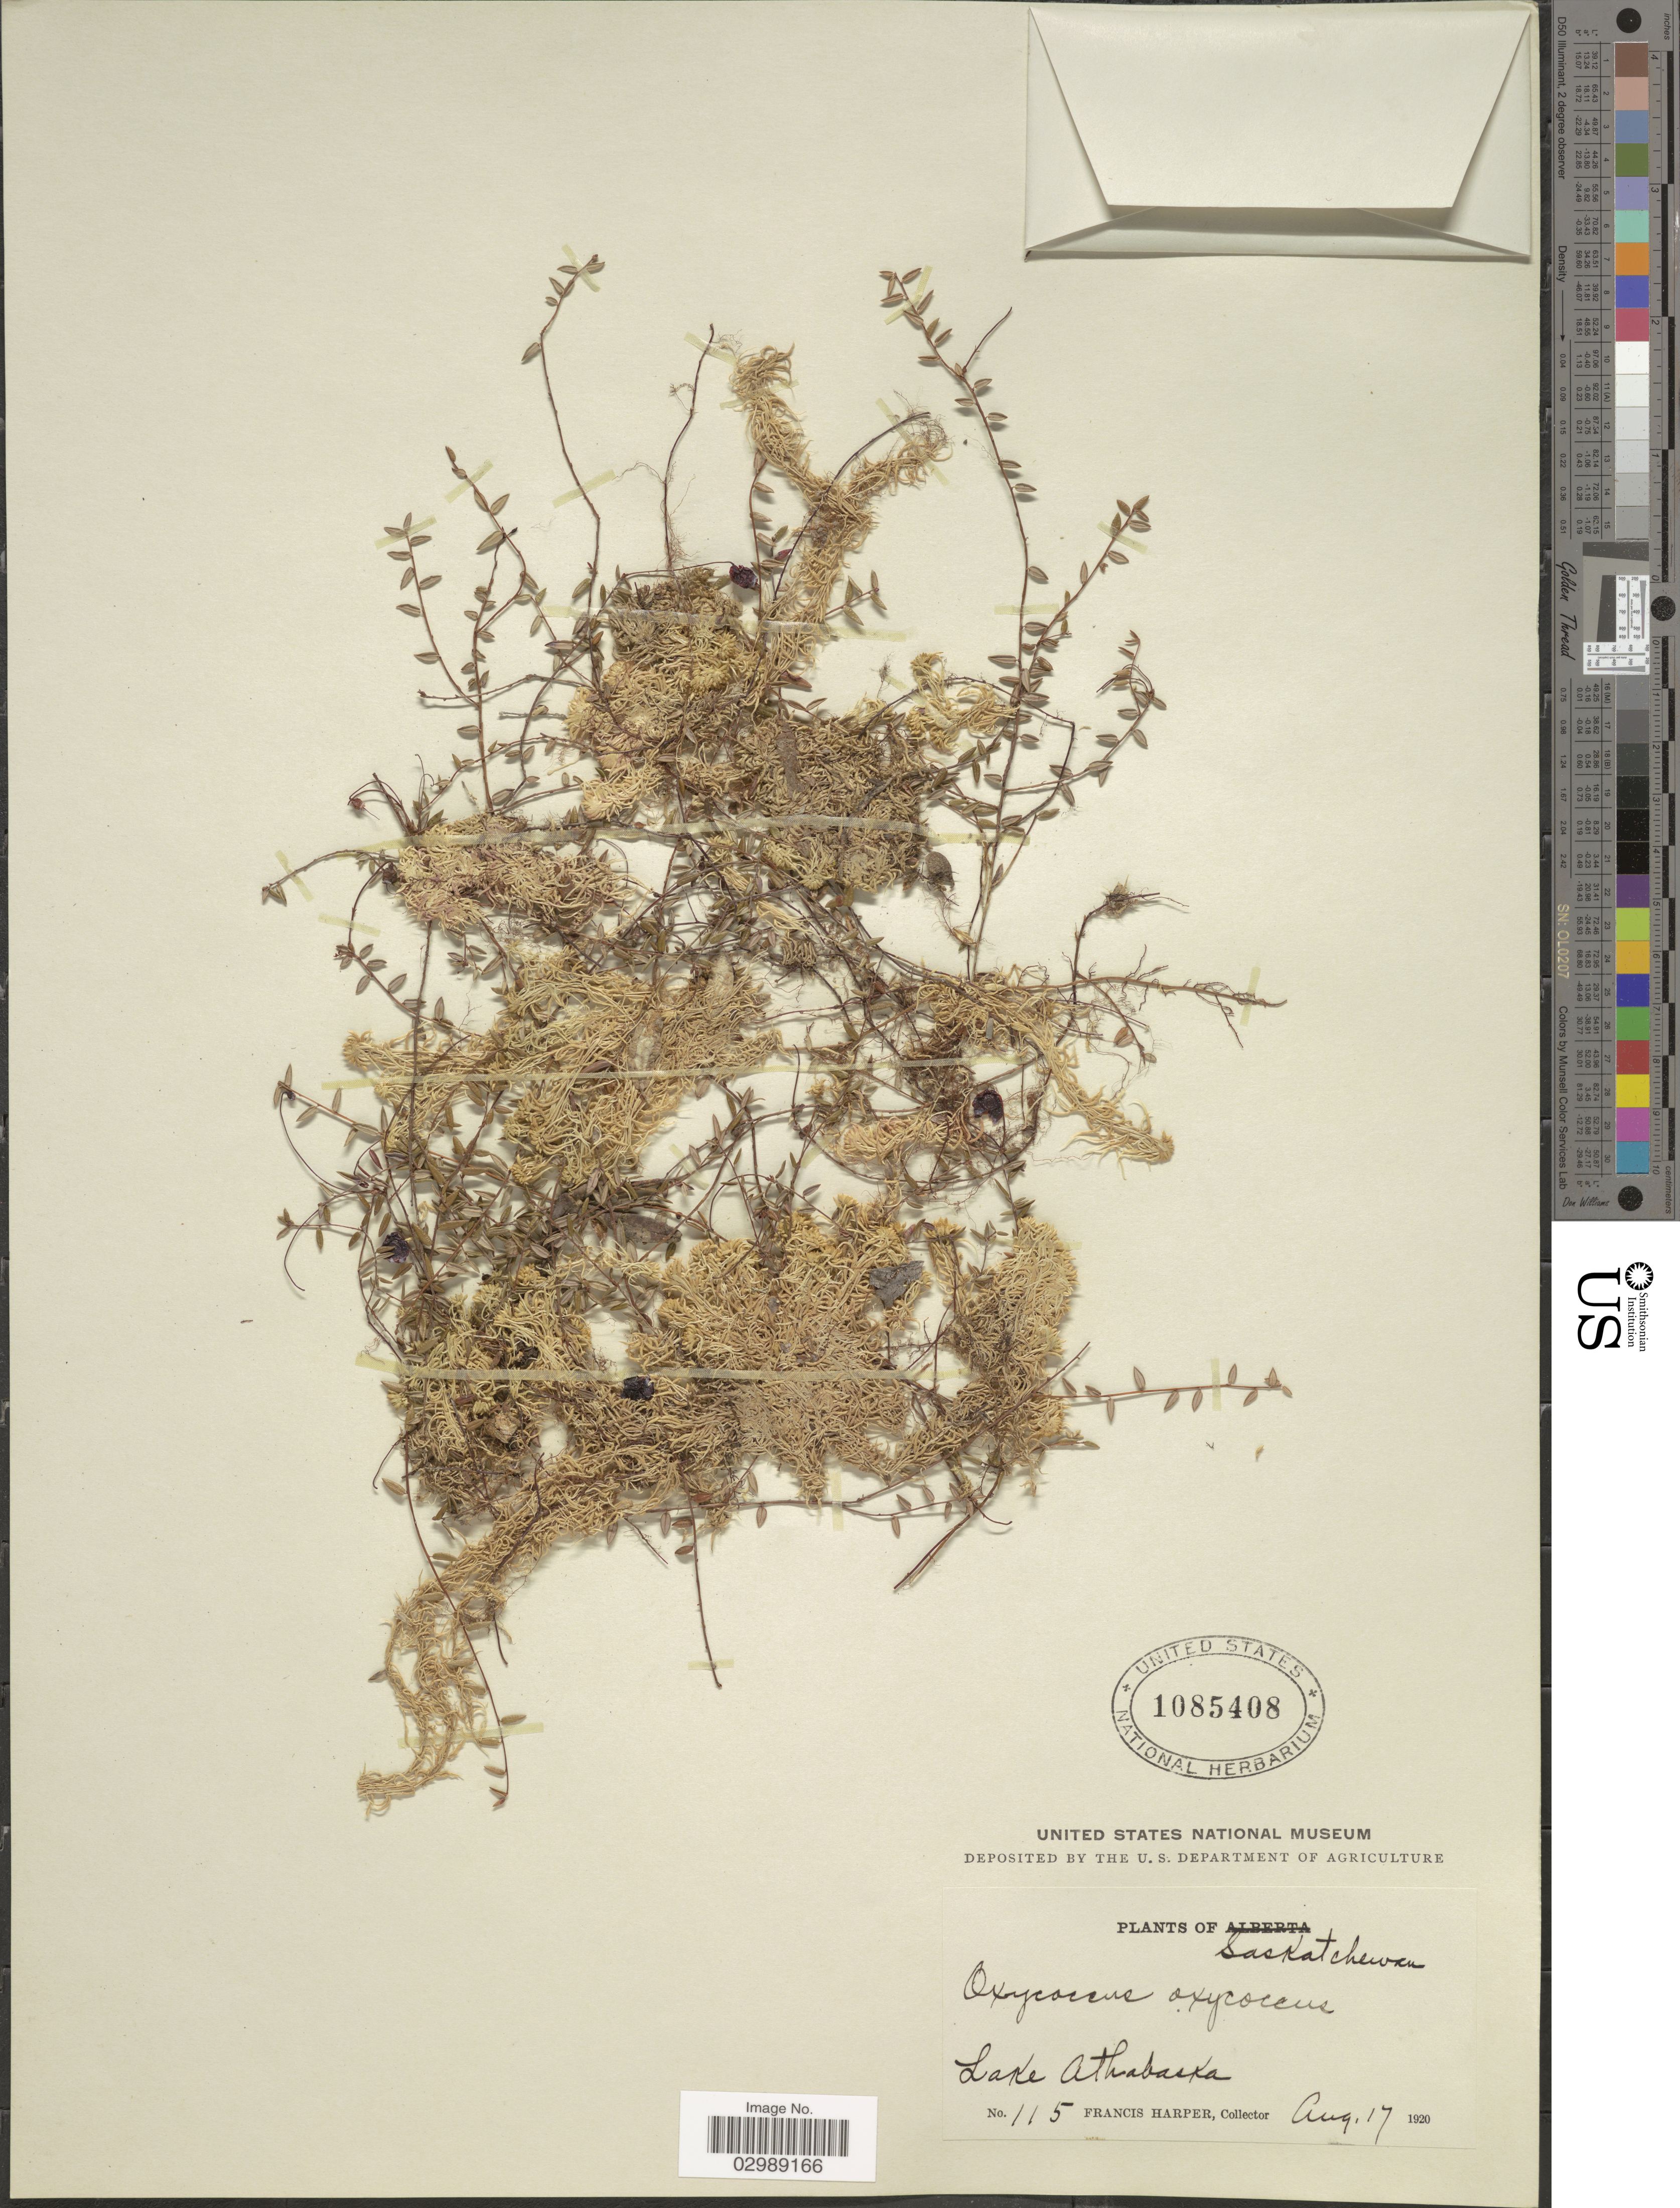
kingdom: Plantae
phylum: Tracheophyta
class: Magnoliopsida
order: Ericales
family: Ericaceae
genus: Vaccinium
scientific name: Vaccinium oxycoccos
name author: L.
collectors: F. Harper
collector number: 115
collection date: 1920-07-17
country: Canada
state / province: Saskatchewan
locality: Lake Athabaska.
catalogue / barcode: US 1085408